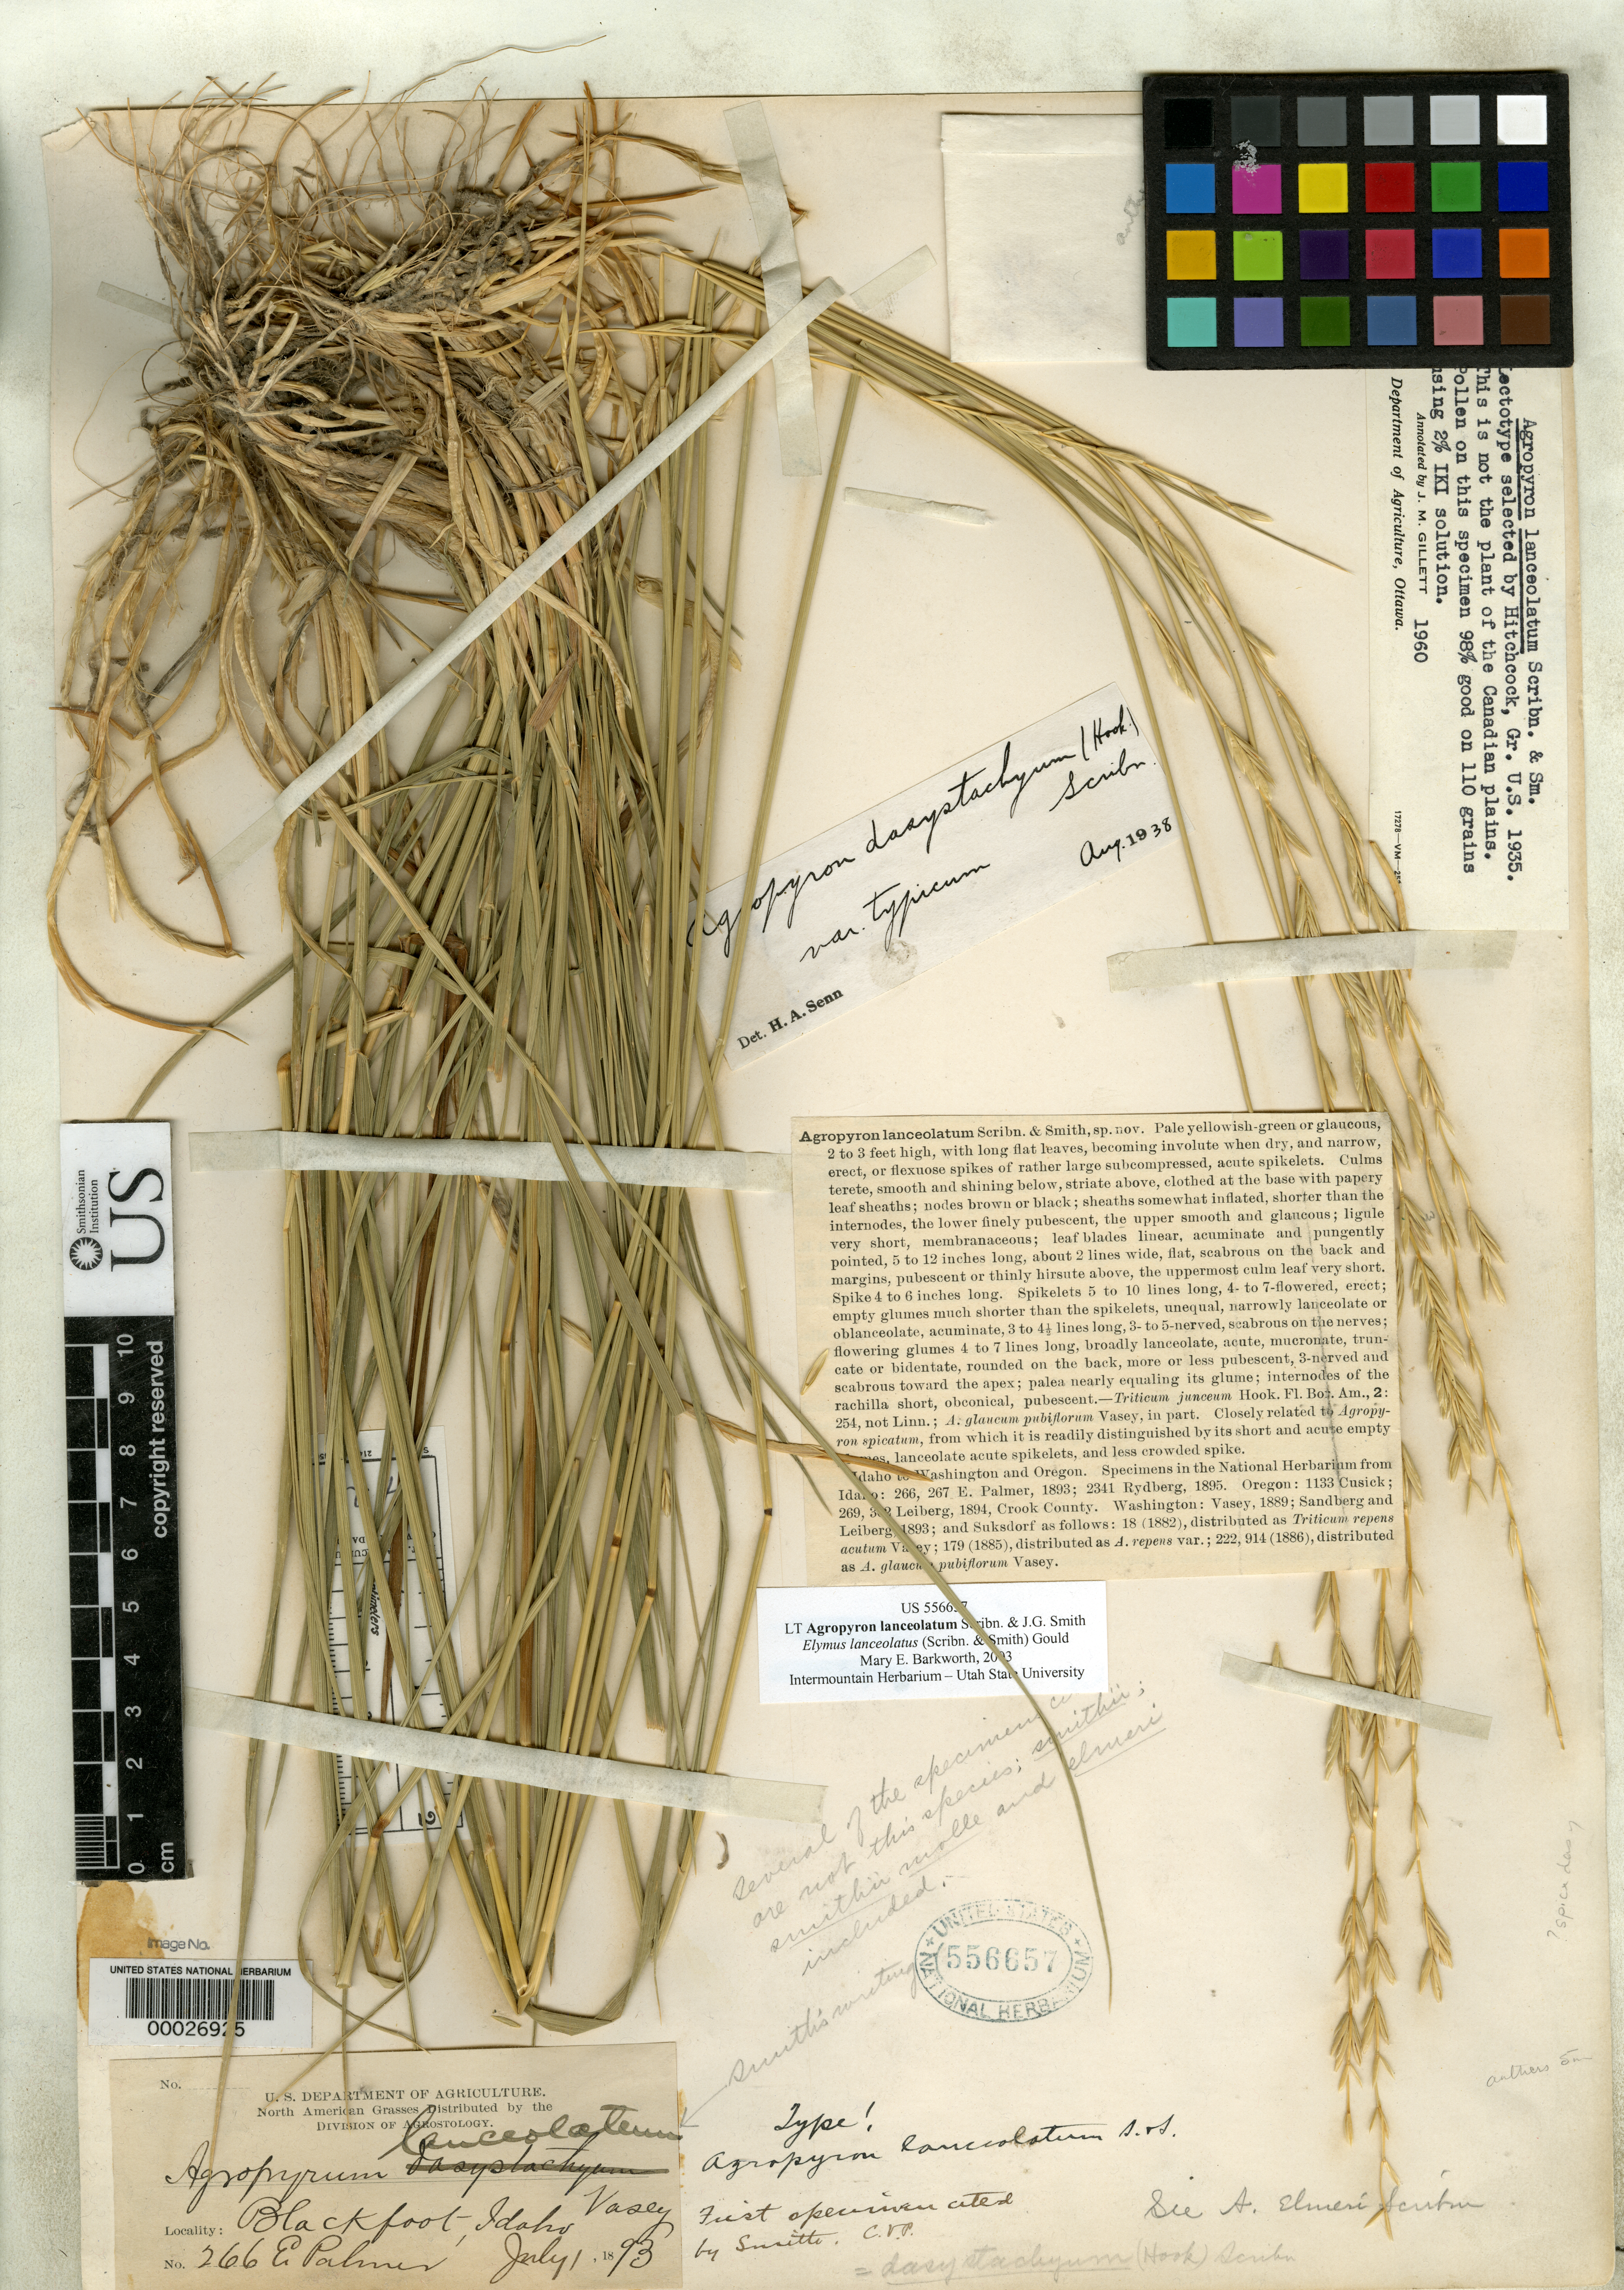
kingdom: Plantae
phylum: Tracheophyta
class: Liliopsida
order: Poales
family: Poaceae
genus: Agropyron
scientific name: Agropyron lanceolatum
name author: Scribn. & J.G. Sm.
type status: Lectotype; Syntype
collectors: E. Palmer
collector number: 266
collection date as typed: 01 Jul 1893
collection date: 1893-07-01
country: United States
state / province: Idaho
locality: Blackfoot.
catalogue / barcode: US 556657